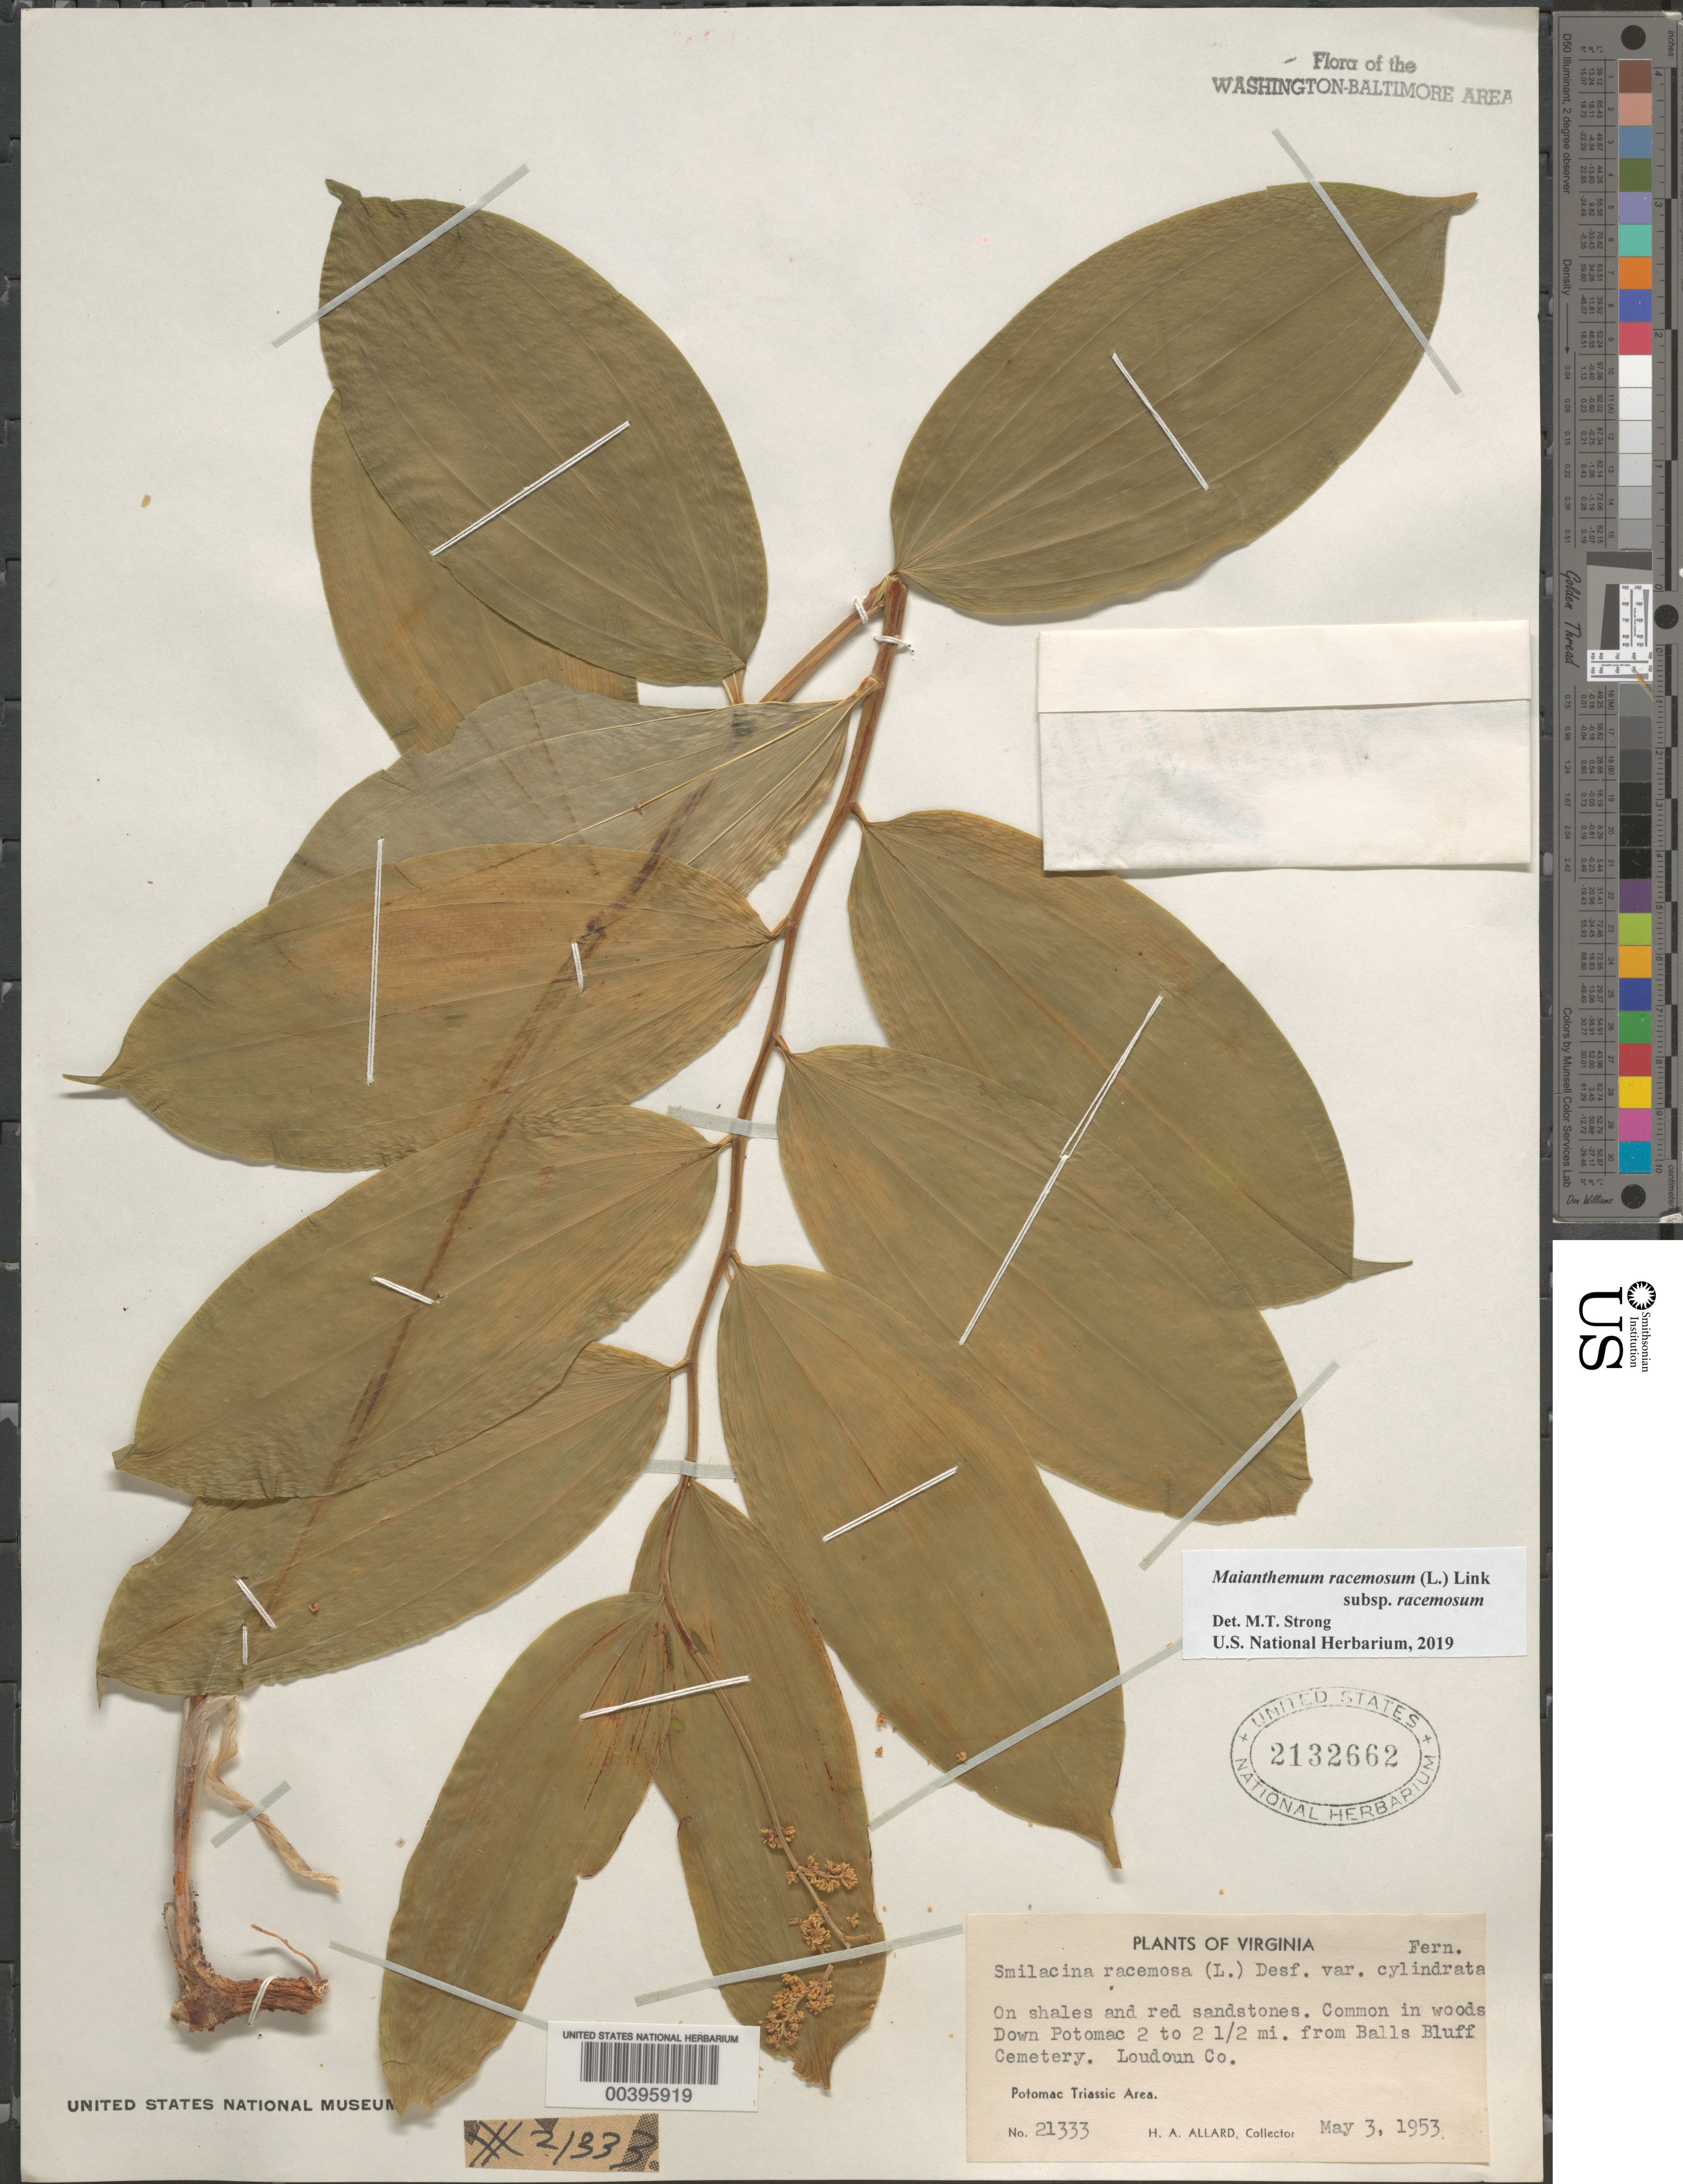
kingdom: Plantae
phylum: Tracheophyta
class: Liliopsida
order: Asparagales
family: Asparagaceae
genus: Maianthemum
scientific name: Maianthemum racemosum subsp. racemosum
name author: (L.) Link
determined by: Strong, Mark T., (BOT), Smithsonian Institution - National Museum of Natural History (UNITED STATES)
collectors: H. A. Allard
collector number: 21333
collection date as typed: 03 May 1953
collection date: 1953-05-03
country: United States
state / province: Virginia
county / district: Loudoun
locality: On Potomac River Banks, downstream from Balls Bluff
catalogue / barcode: US 2132662